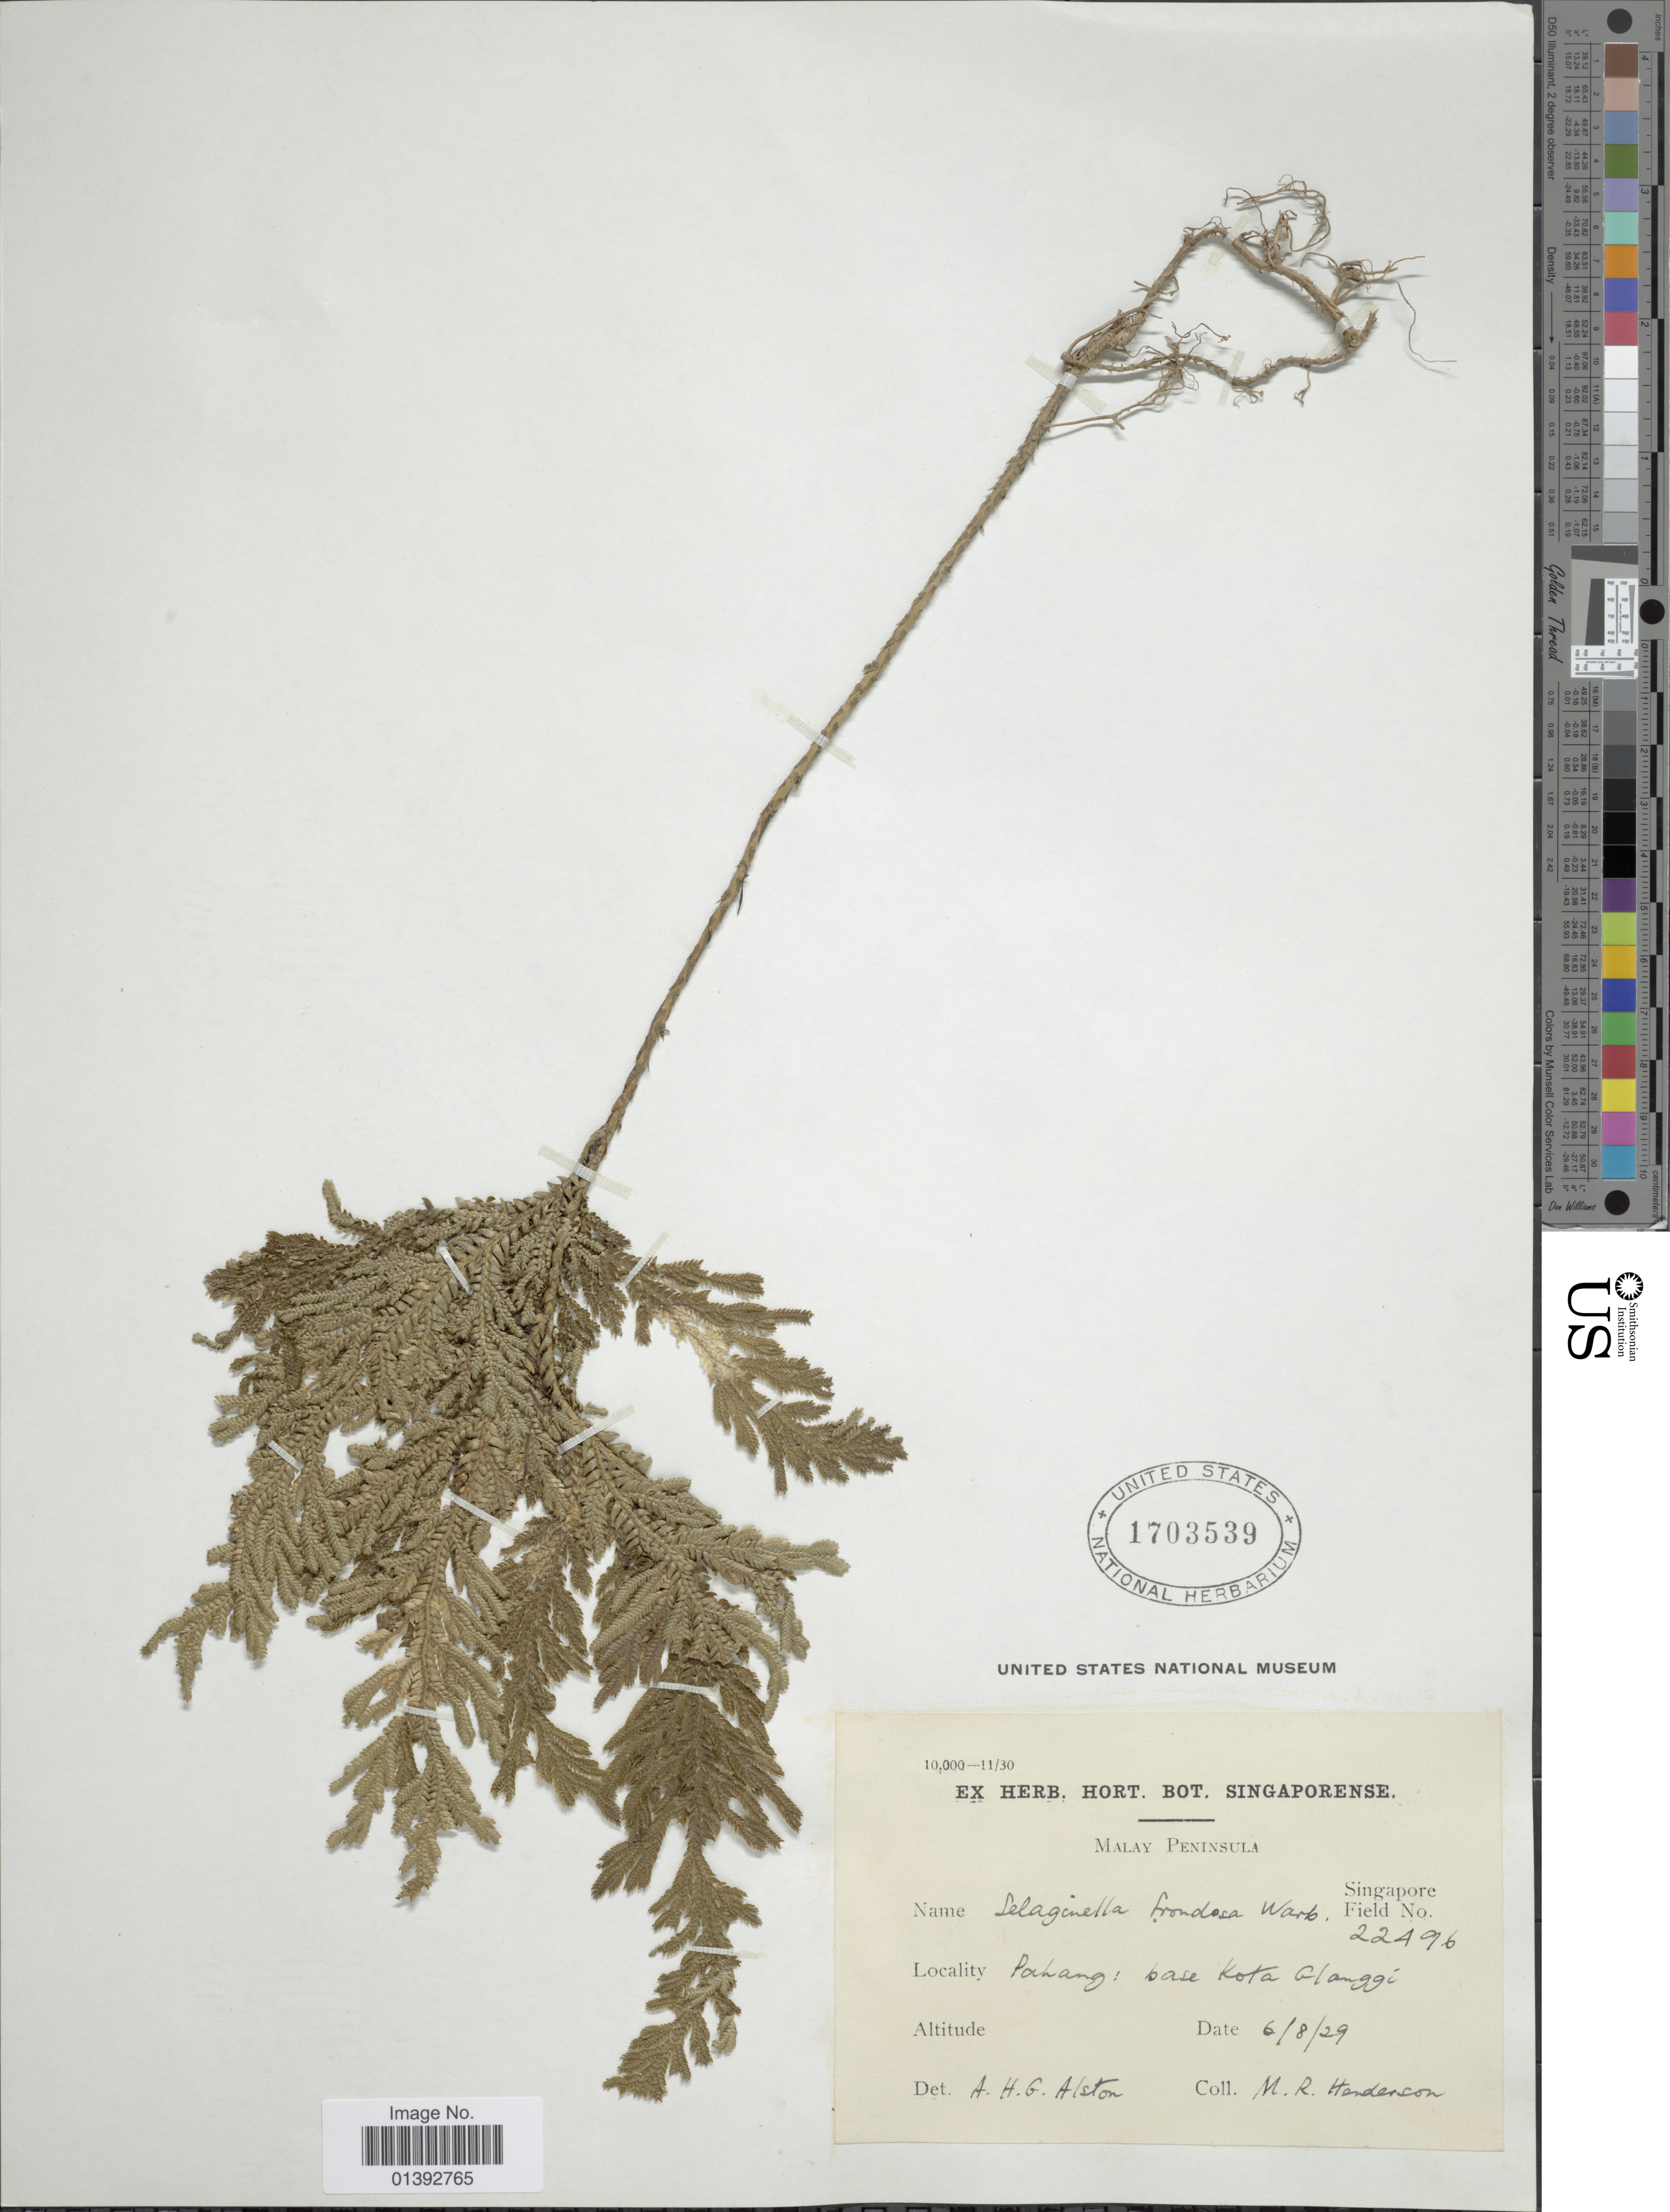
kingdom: Plantae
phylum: Tracheophyta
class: Lycopodiopsida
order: Selaginellales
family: Selaginellaceae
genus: Selaginella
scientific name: Selaginella frondosa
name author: Warb.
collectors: M. Henderson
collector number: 22496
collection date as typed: Transcribed d/m/y: 6/8/29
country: Malaysia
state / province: Pahang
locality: Malay Peninsula, base Kota Glanggi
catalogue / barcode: US 1703539